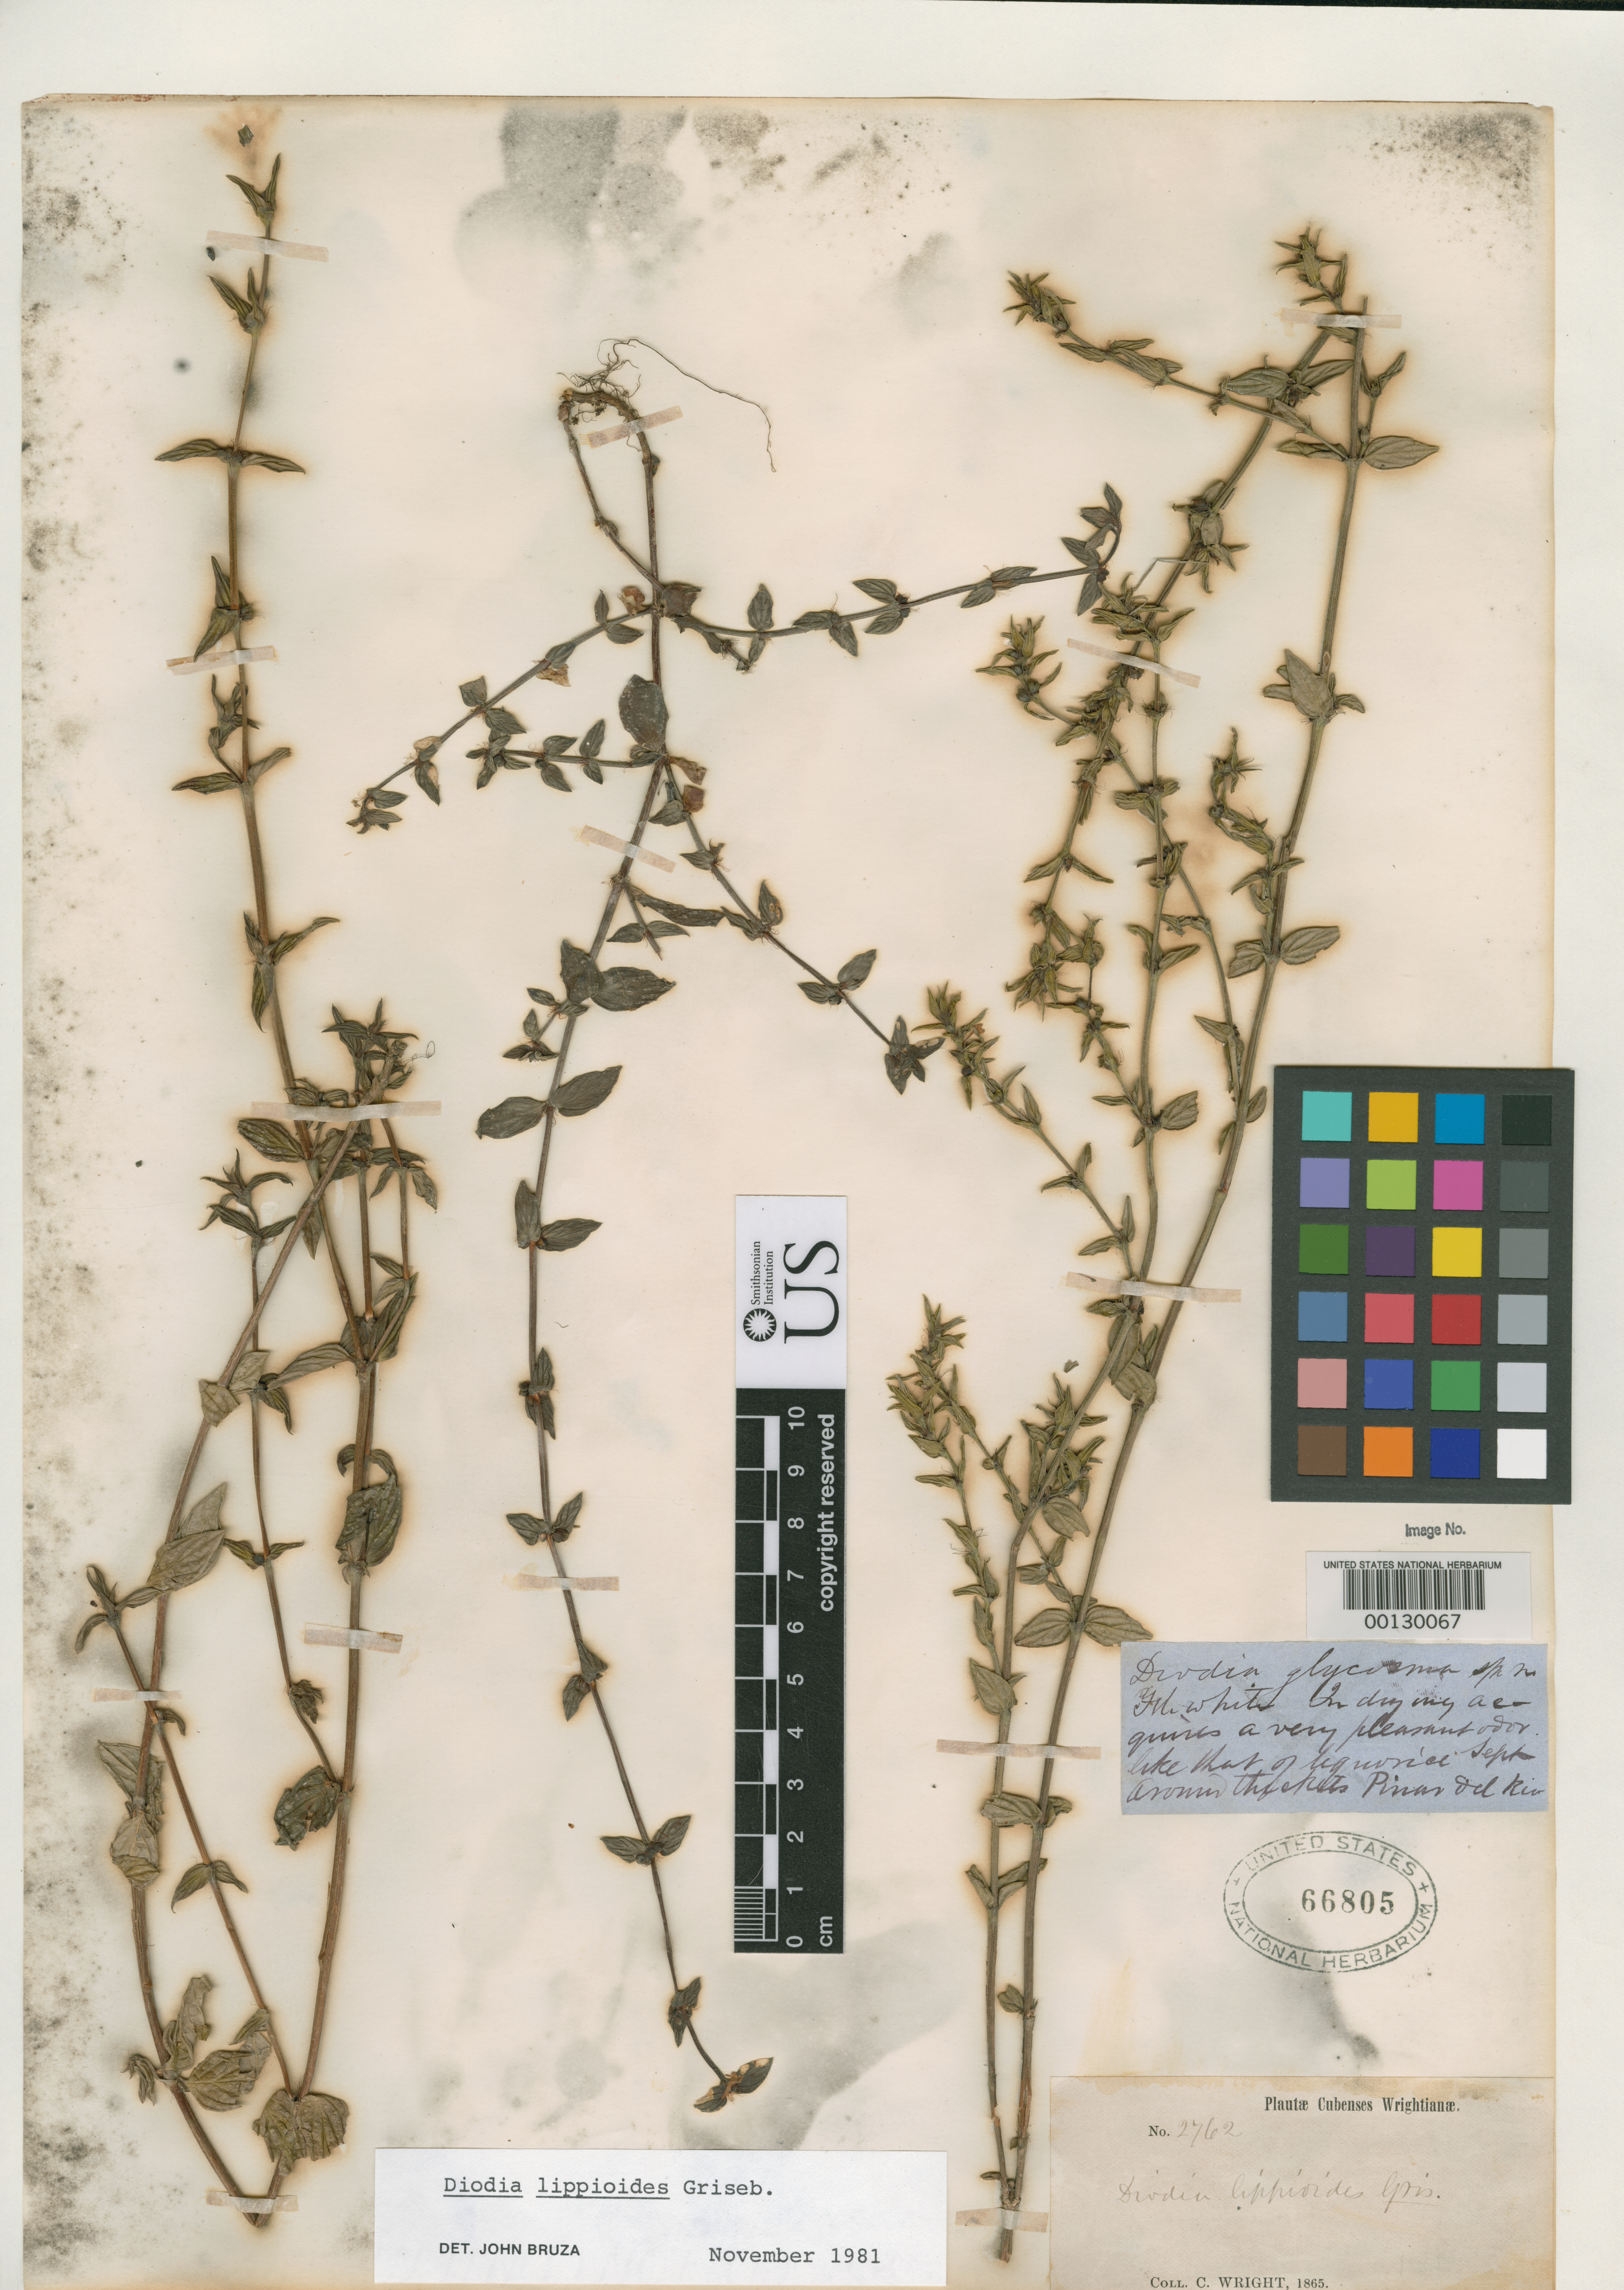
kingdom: Plantae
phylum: Tracheophyta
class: Magnoliopsida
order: Gentianales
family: Rubiaceae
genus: Diodia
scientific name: Diodia lippioides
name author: Griseb.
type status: Isotype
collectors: C. Wright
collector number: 2762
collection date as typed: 1865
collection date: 1865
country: Cuba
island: Greater Antilles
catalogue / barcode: US 66805